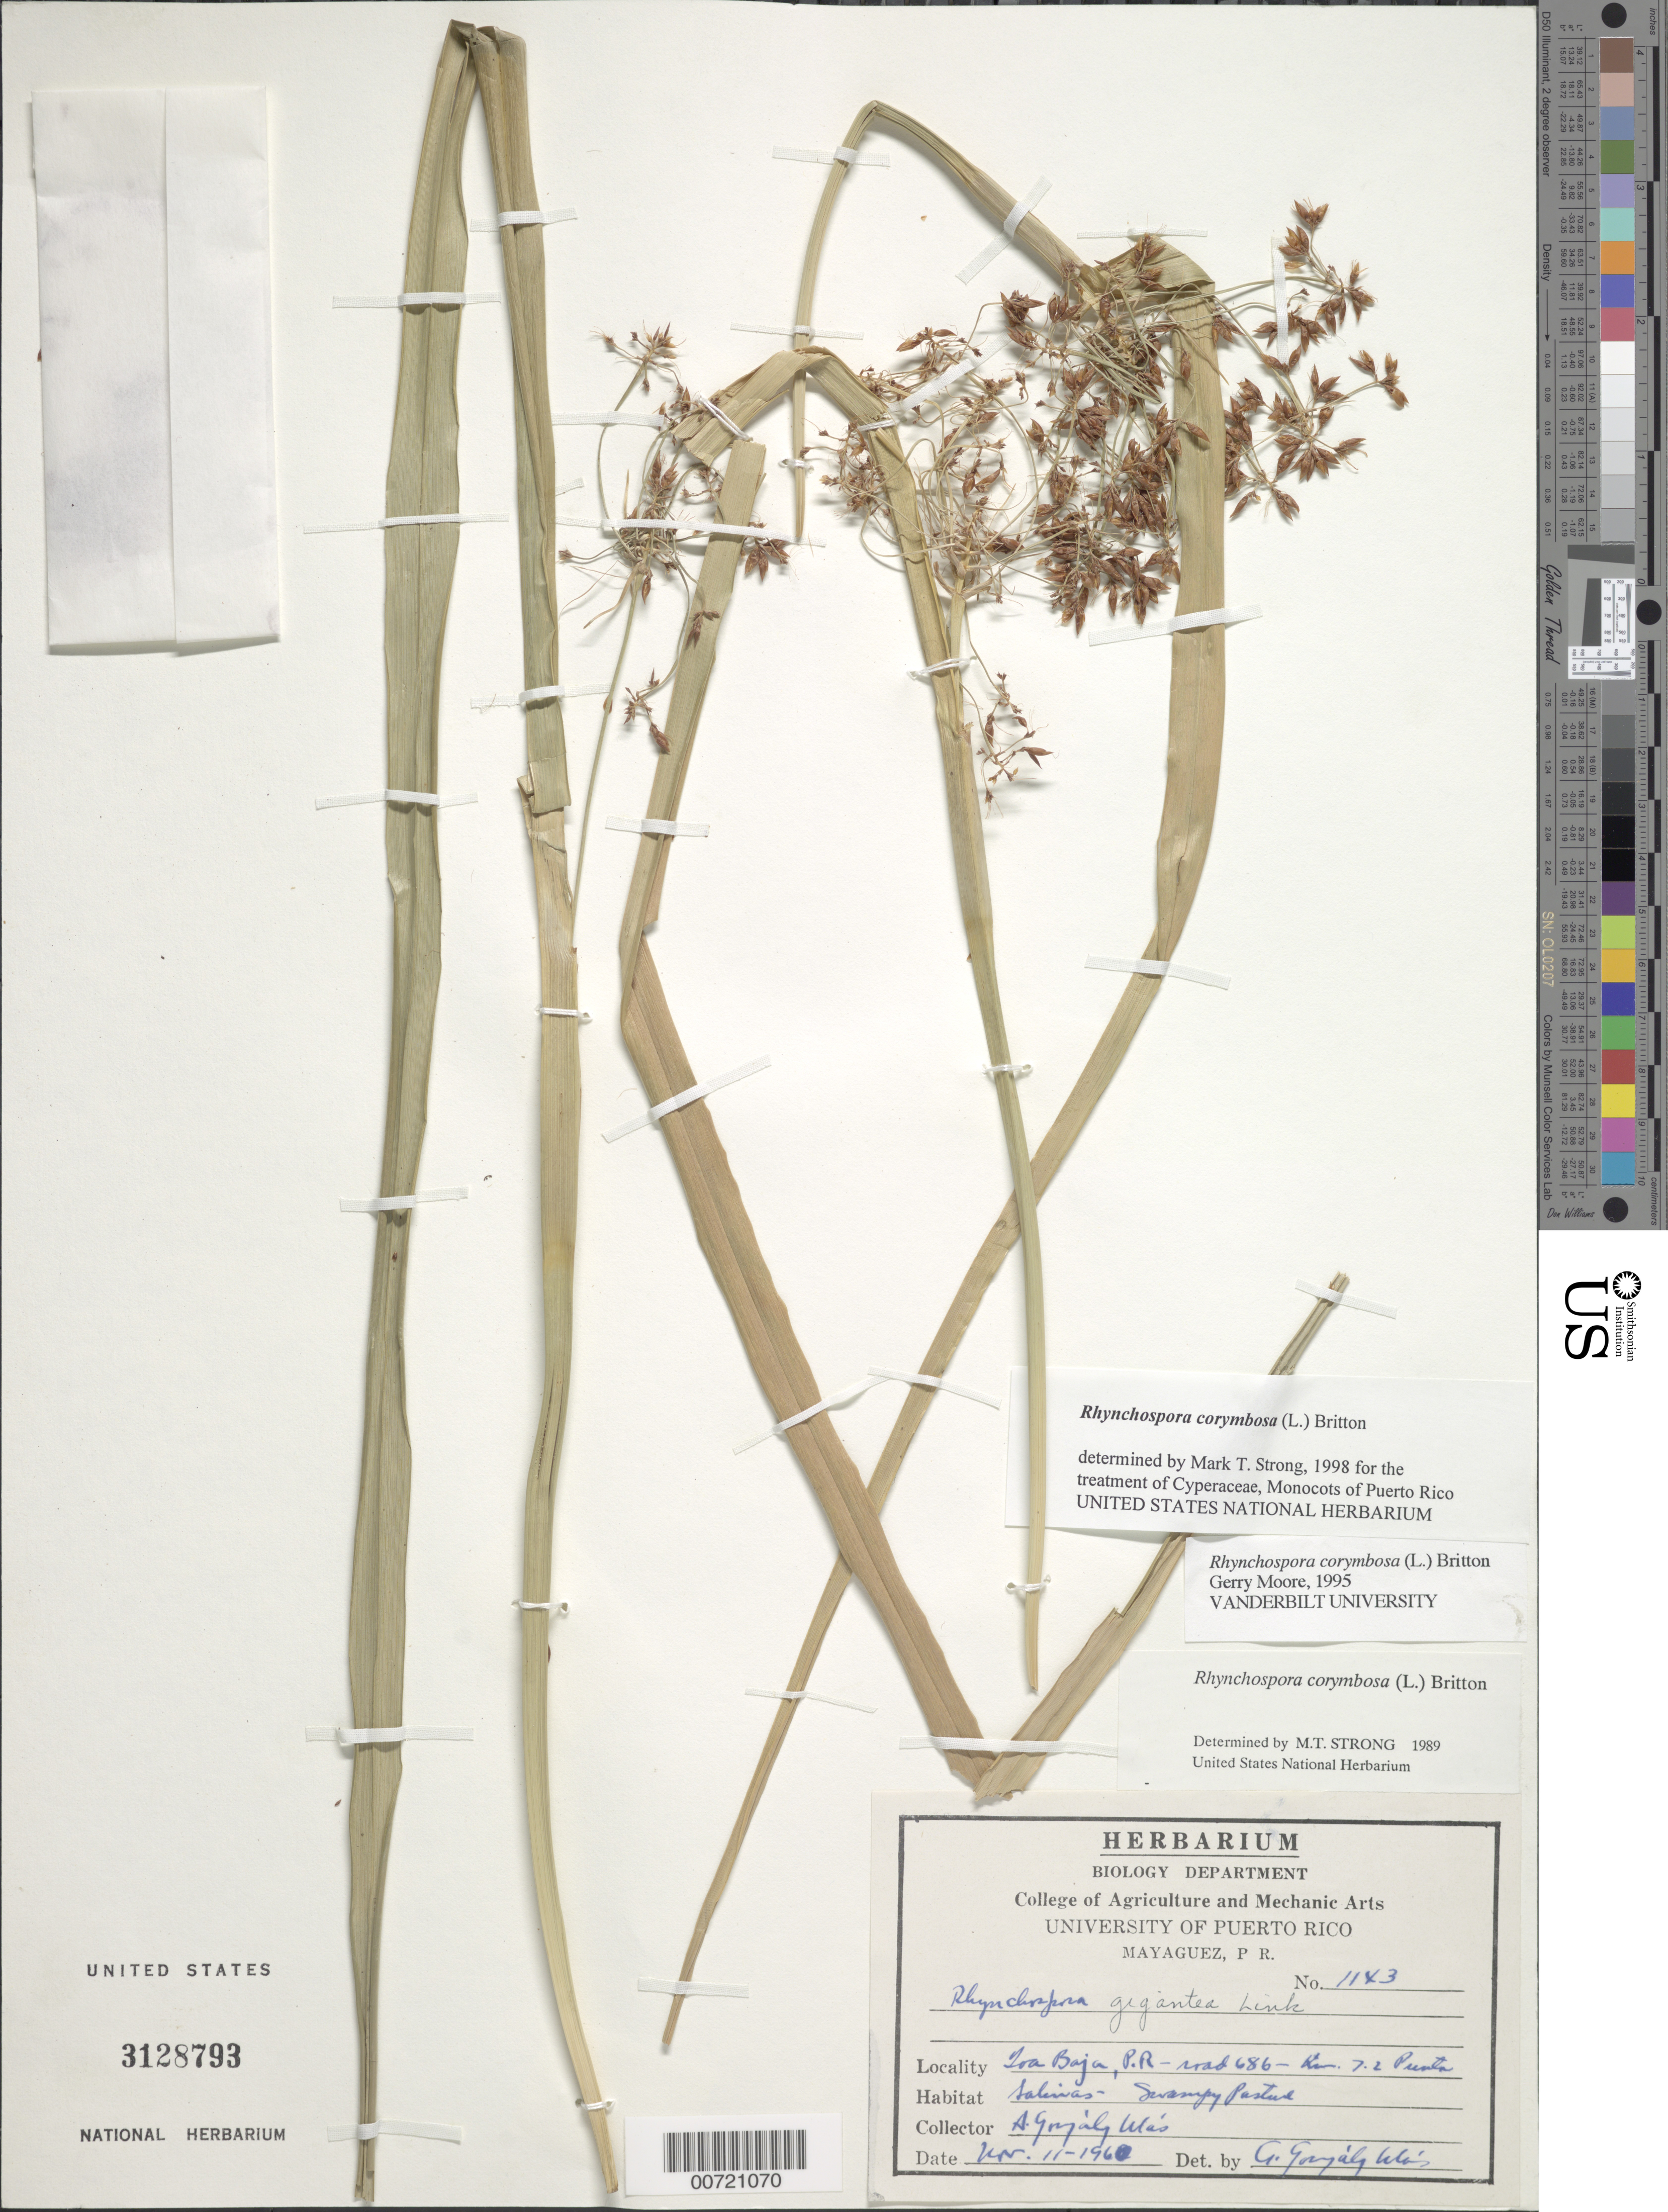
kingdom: Plantae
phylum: Tracheophyta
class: Liliopsida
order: Poales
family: Cyperaceae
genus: Rhynchospora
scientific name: Rhynchospora corymbosa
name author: (L.) Britton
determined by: Strong, M. T., (US), Smithsonian Institution - National Museum of Natural History (UNITED STATES)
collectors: A. González Más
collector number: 1143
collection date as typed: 11 Nov 1960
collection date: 1960-11-11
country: Puerto Rico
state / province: Toa Baja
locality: Toa Baja: Rd. 686, km 7.2, Punta Salinas.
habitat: Swampy pasture.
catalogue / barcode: US 3128793